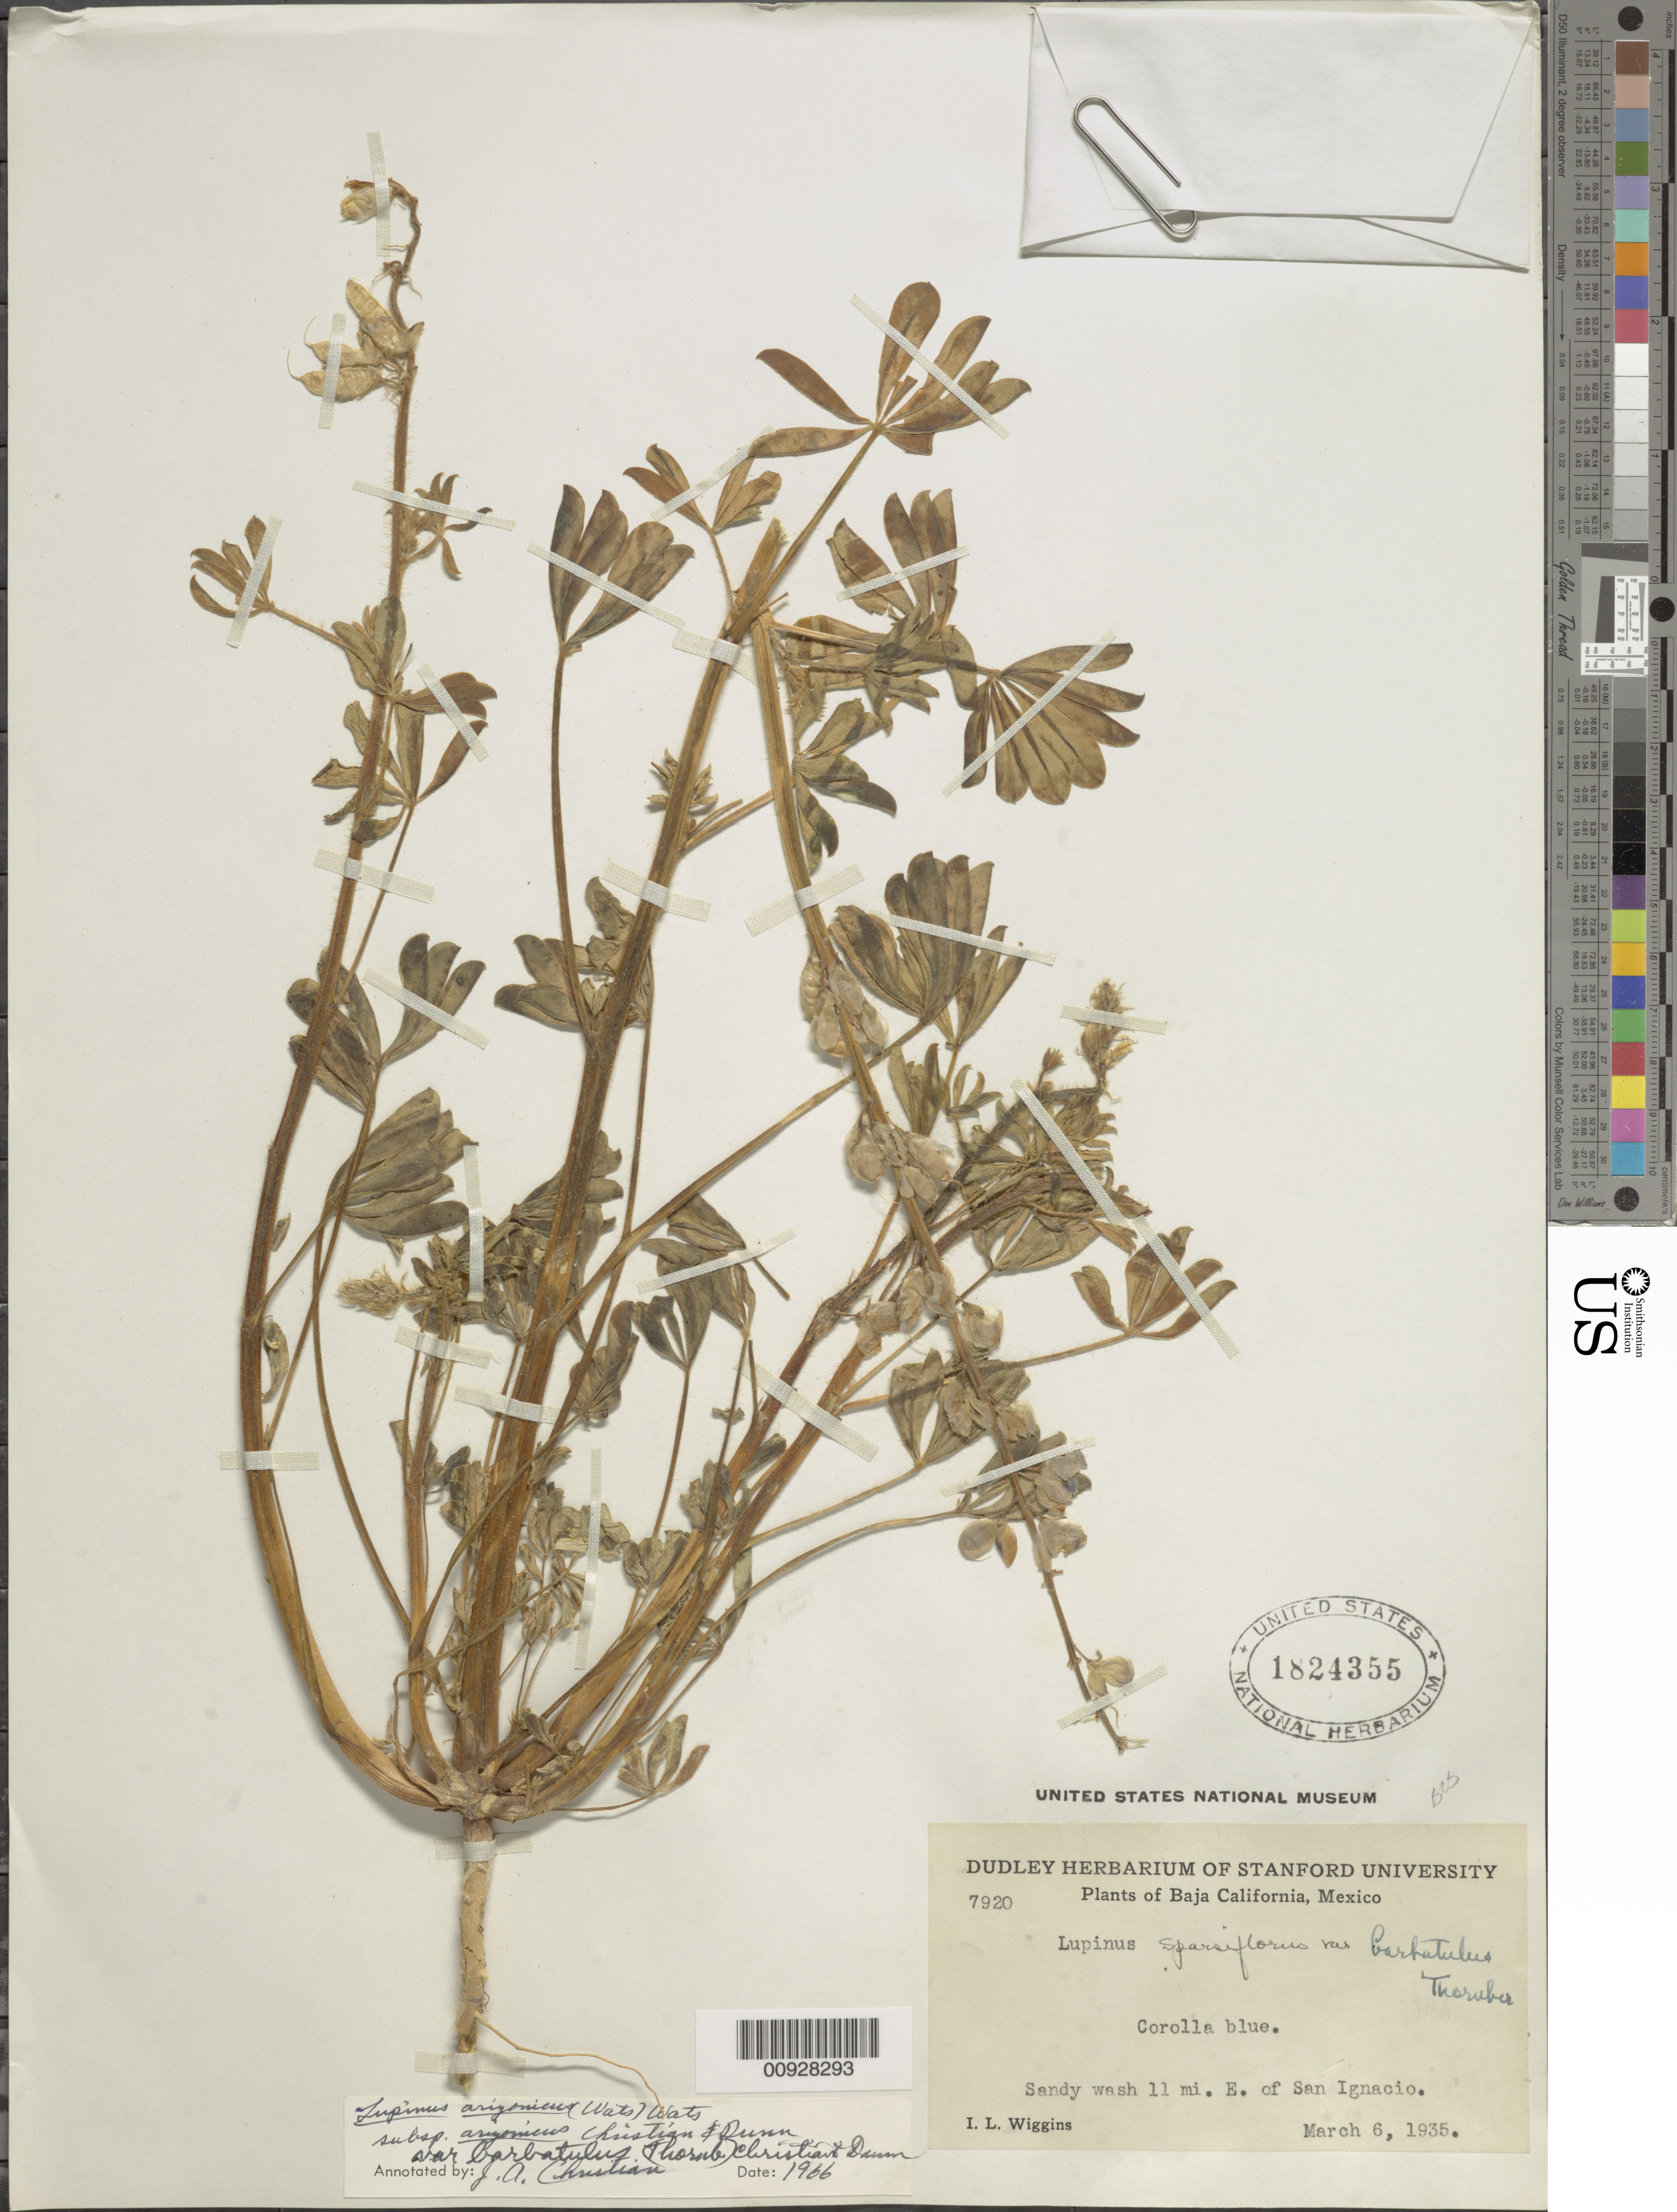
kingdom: Plantae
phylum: Tracheophyta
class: Magnoliopsida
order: Fabales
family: Fabaceae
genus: Lupinus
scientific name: Lupinus arizonicus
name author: (S. Watson) S. Watson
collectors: I. L. Wiggins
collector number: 7920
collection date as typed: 06 Mar 1935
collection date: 1935-03-06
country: Mexico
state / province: Baja California Sur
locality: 11 mi. E of San Ignacio.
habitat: Sand wash.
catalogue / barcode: US 1824355